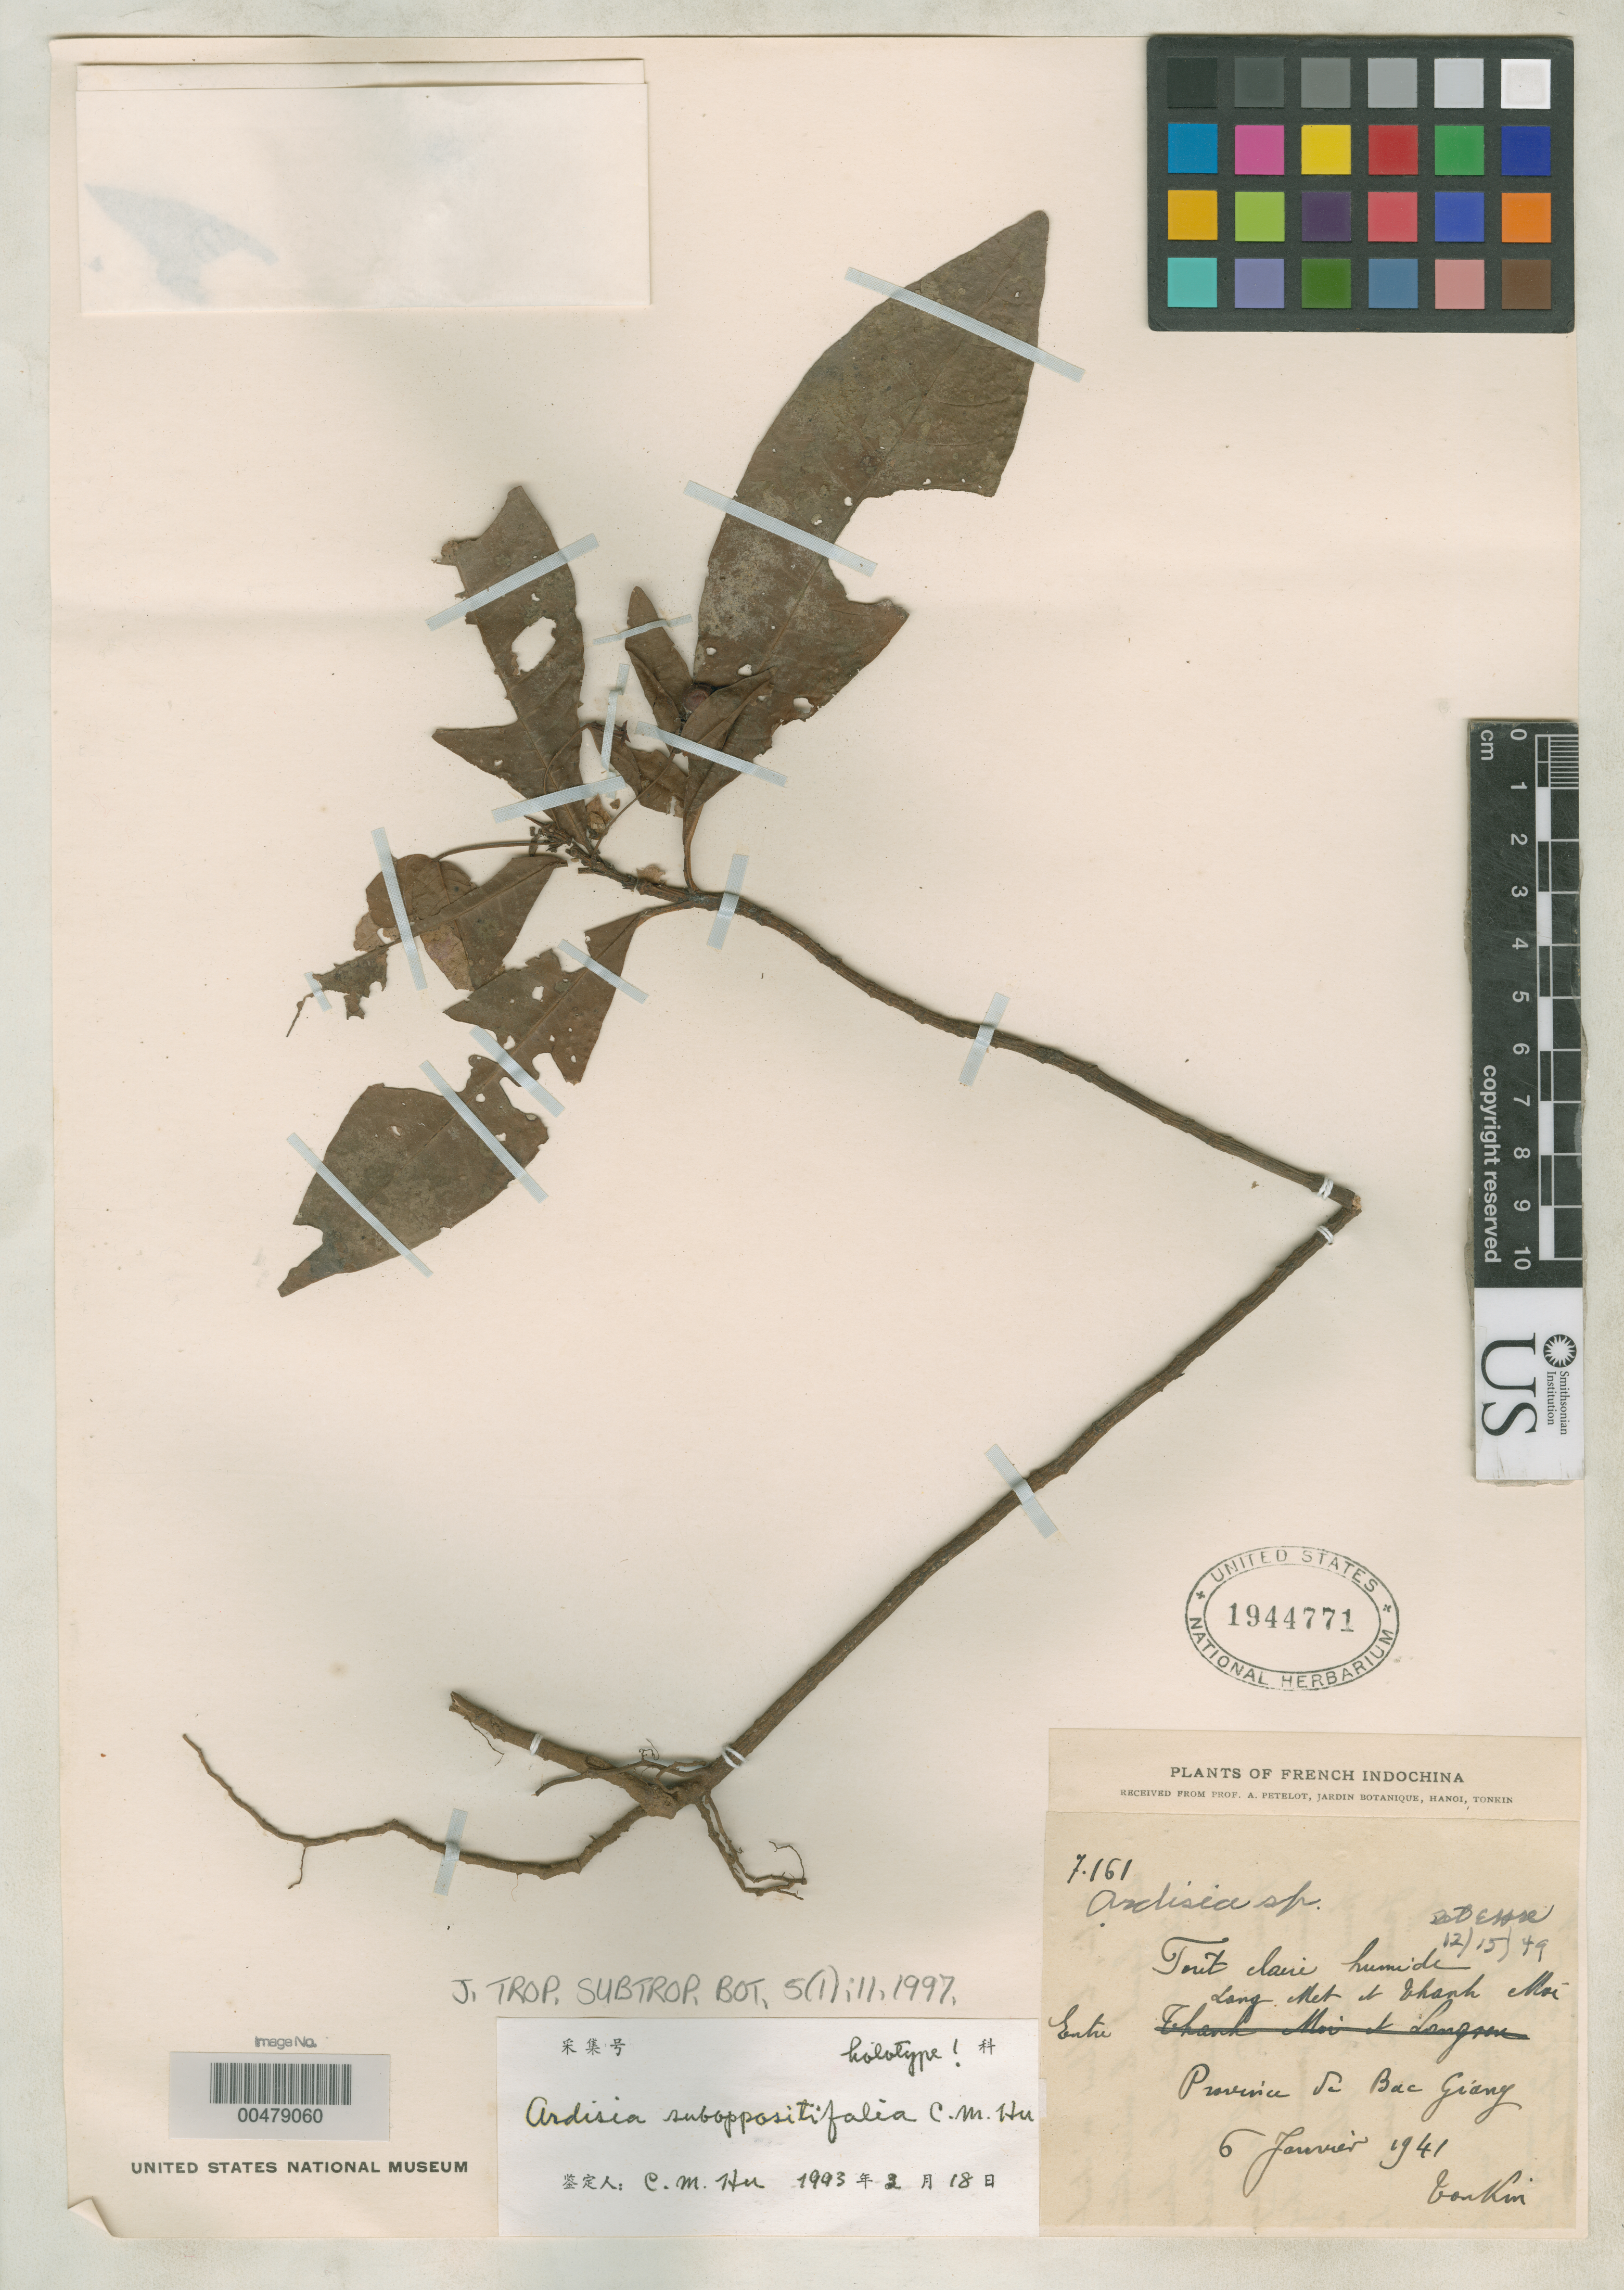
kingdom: Plantae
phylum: Tracheophyta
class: Magnoliopsida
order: Ericales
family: Primulaceae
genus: Ardisia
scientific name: Ardisia suboppositifolia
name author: C.M. Hu & J.E. Vidal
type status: Holotype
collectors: A. Petelot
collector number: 7161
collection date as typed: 06 Jan 1941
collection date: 1941-01-06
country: Vietnam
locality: Province Ha Bac Giang, entre Lang Met et Ghanh Moi, Tonkin.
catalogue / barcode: US 1944771